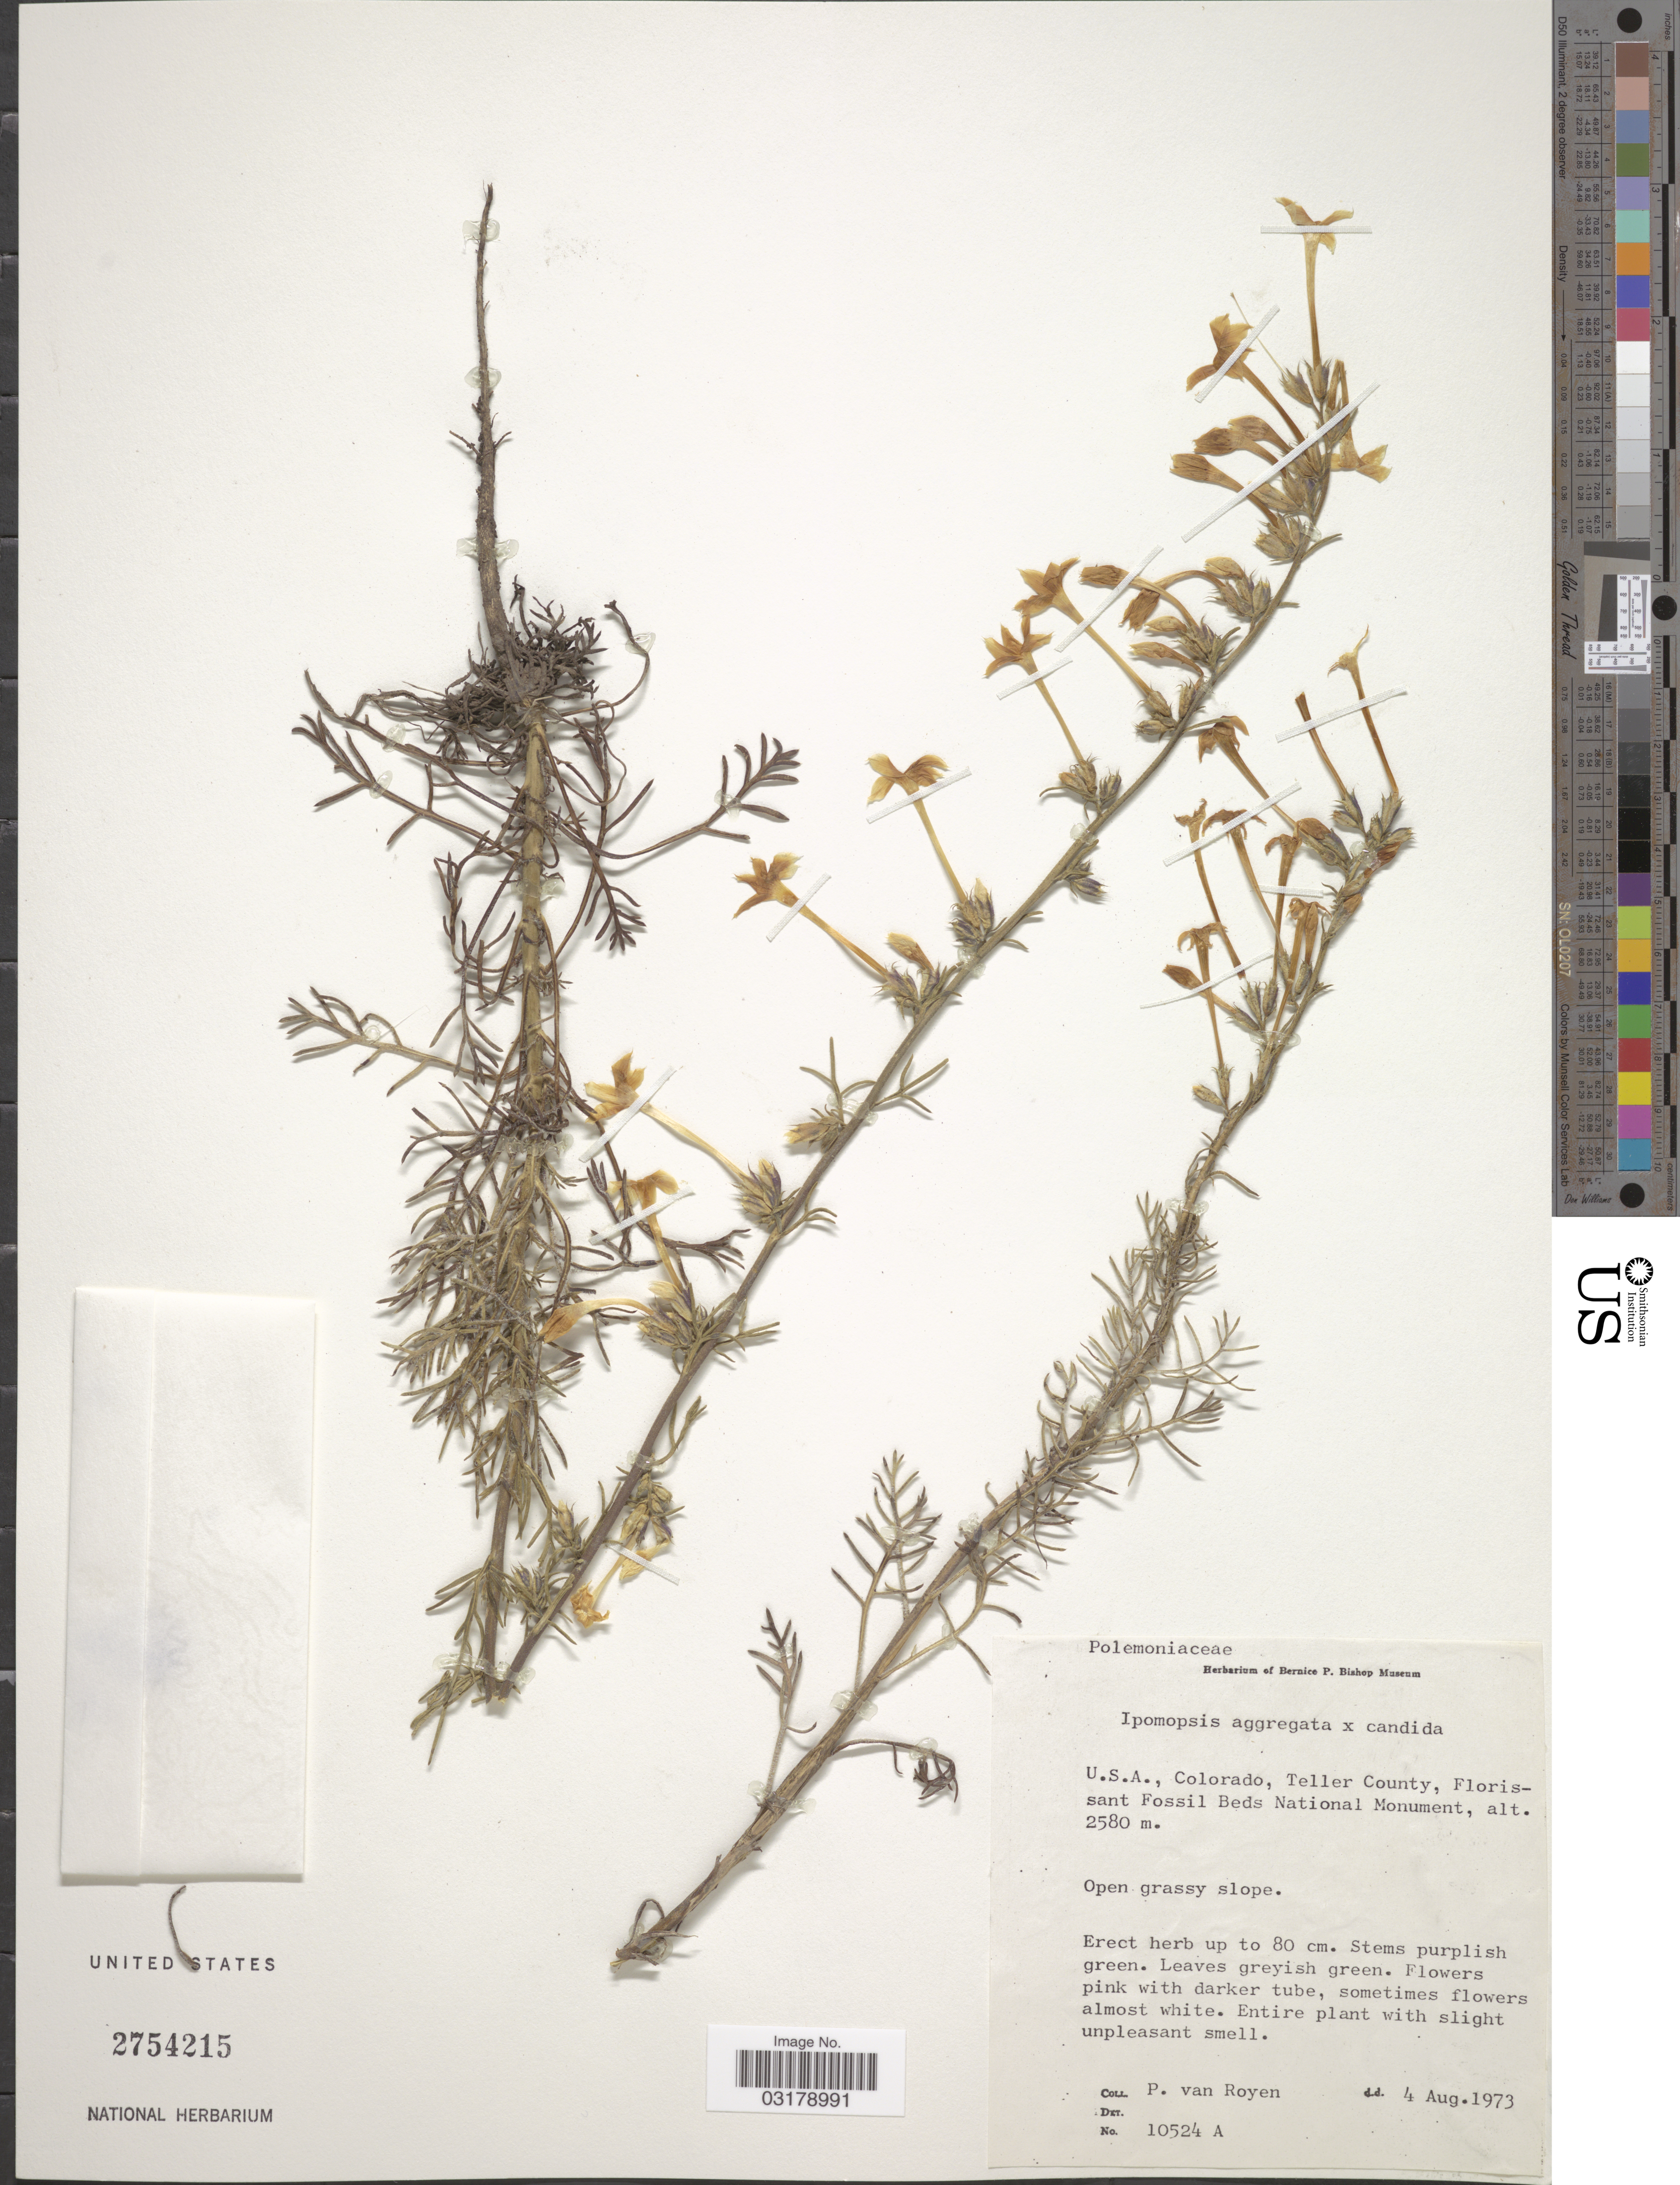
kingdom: Plantae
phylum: Tracheophyta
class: Magnoliopsida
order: Ericales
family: Polemoniaceae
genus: Ipomopsis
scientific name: Ipomopsis aggregata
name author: (Pursh) V.E. Grant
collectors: P. van Royen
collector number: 10524 A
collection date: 1973-08-04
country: United States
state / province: Colorado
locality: Teller County, Florissant Fossil Beds National Monument.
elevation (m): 2580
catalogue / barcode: US 2754215